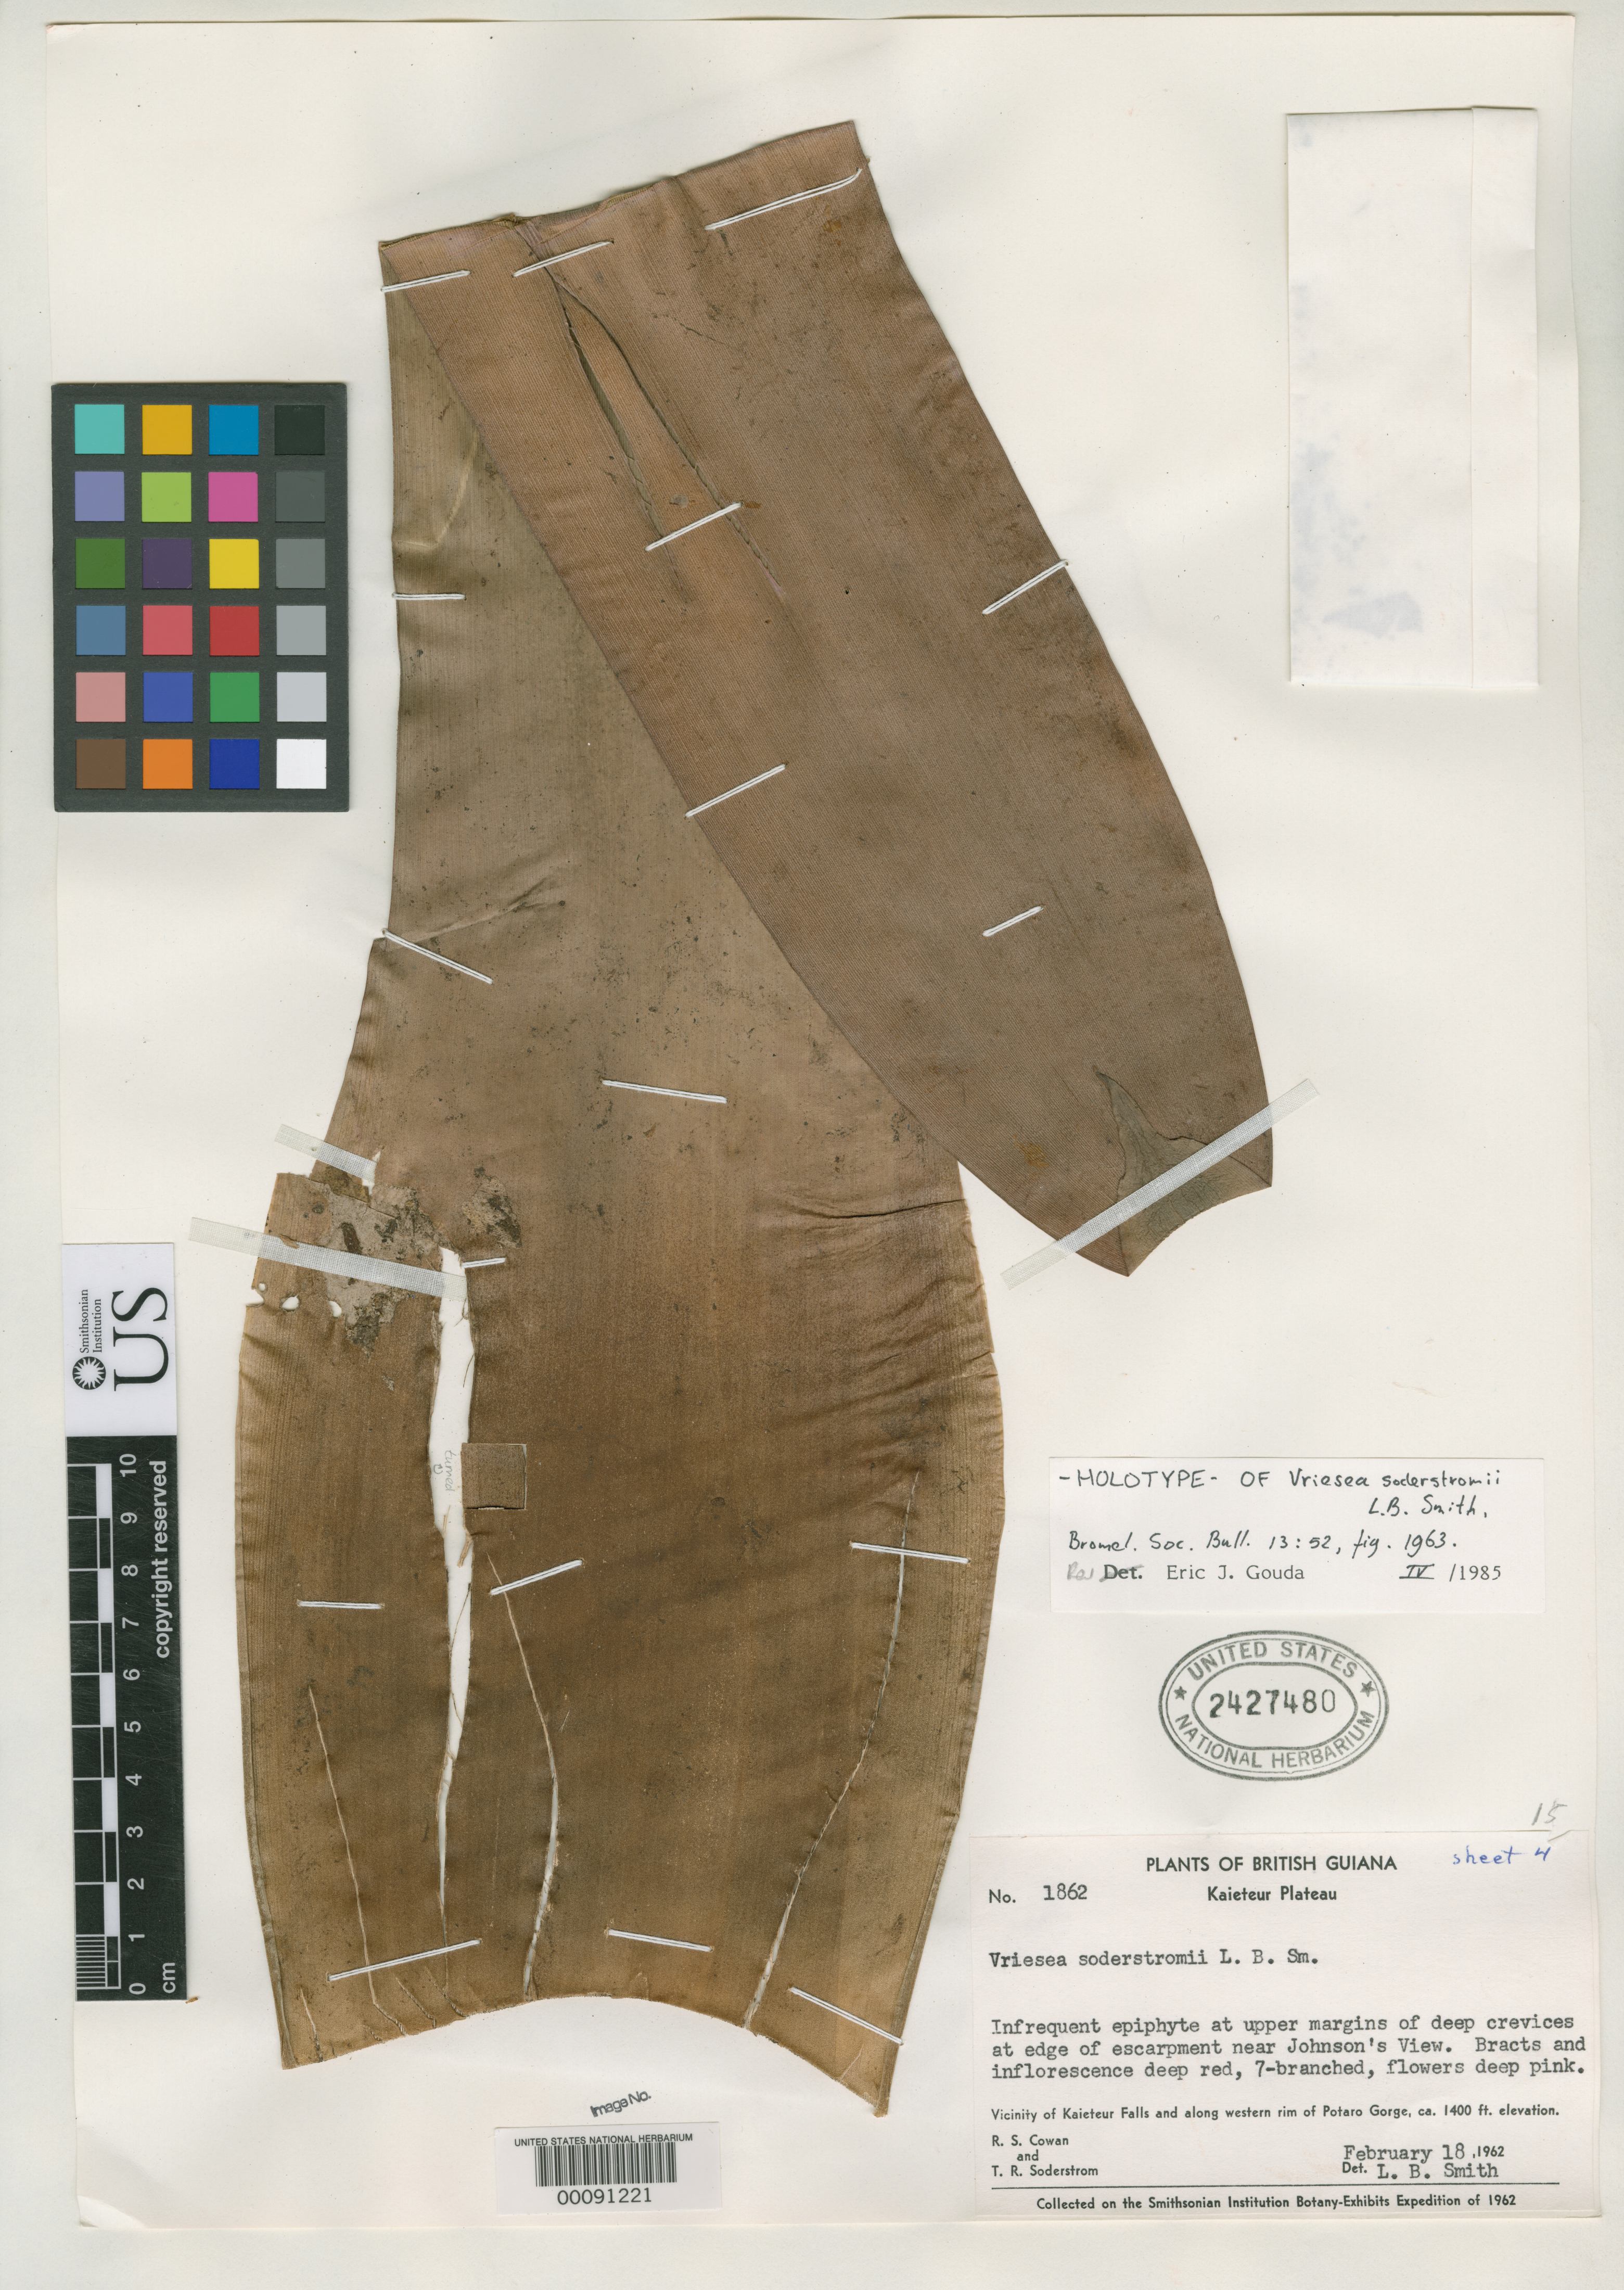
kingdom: Plantae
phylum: Tracheophyta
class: Liliopsida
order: Poales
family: Bromeliaceae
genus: Vriesea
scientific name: Vriesea soderstromii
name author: L.B. Sm.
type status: Holotype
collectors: R. S. Cowan & T. R. Soderstrom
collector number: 1862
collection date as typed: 18 Feb 1962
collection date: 1962-02-18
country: Guyana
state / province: Potaro-Siparuni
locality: Johnson's View, Potaro Gorge near Kaieteur Fall.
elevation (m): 1400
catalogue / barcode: US 2427480